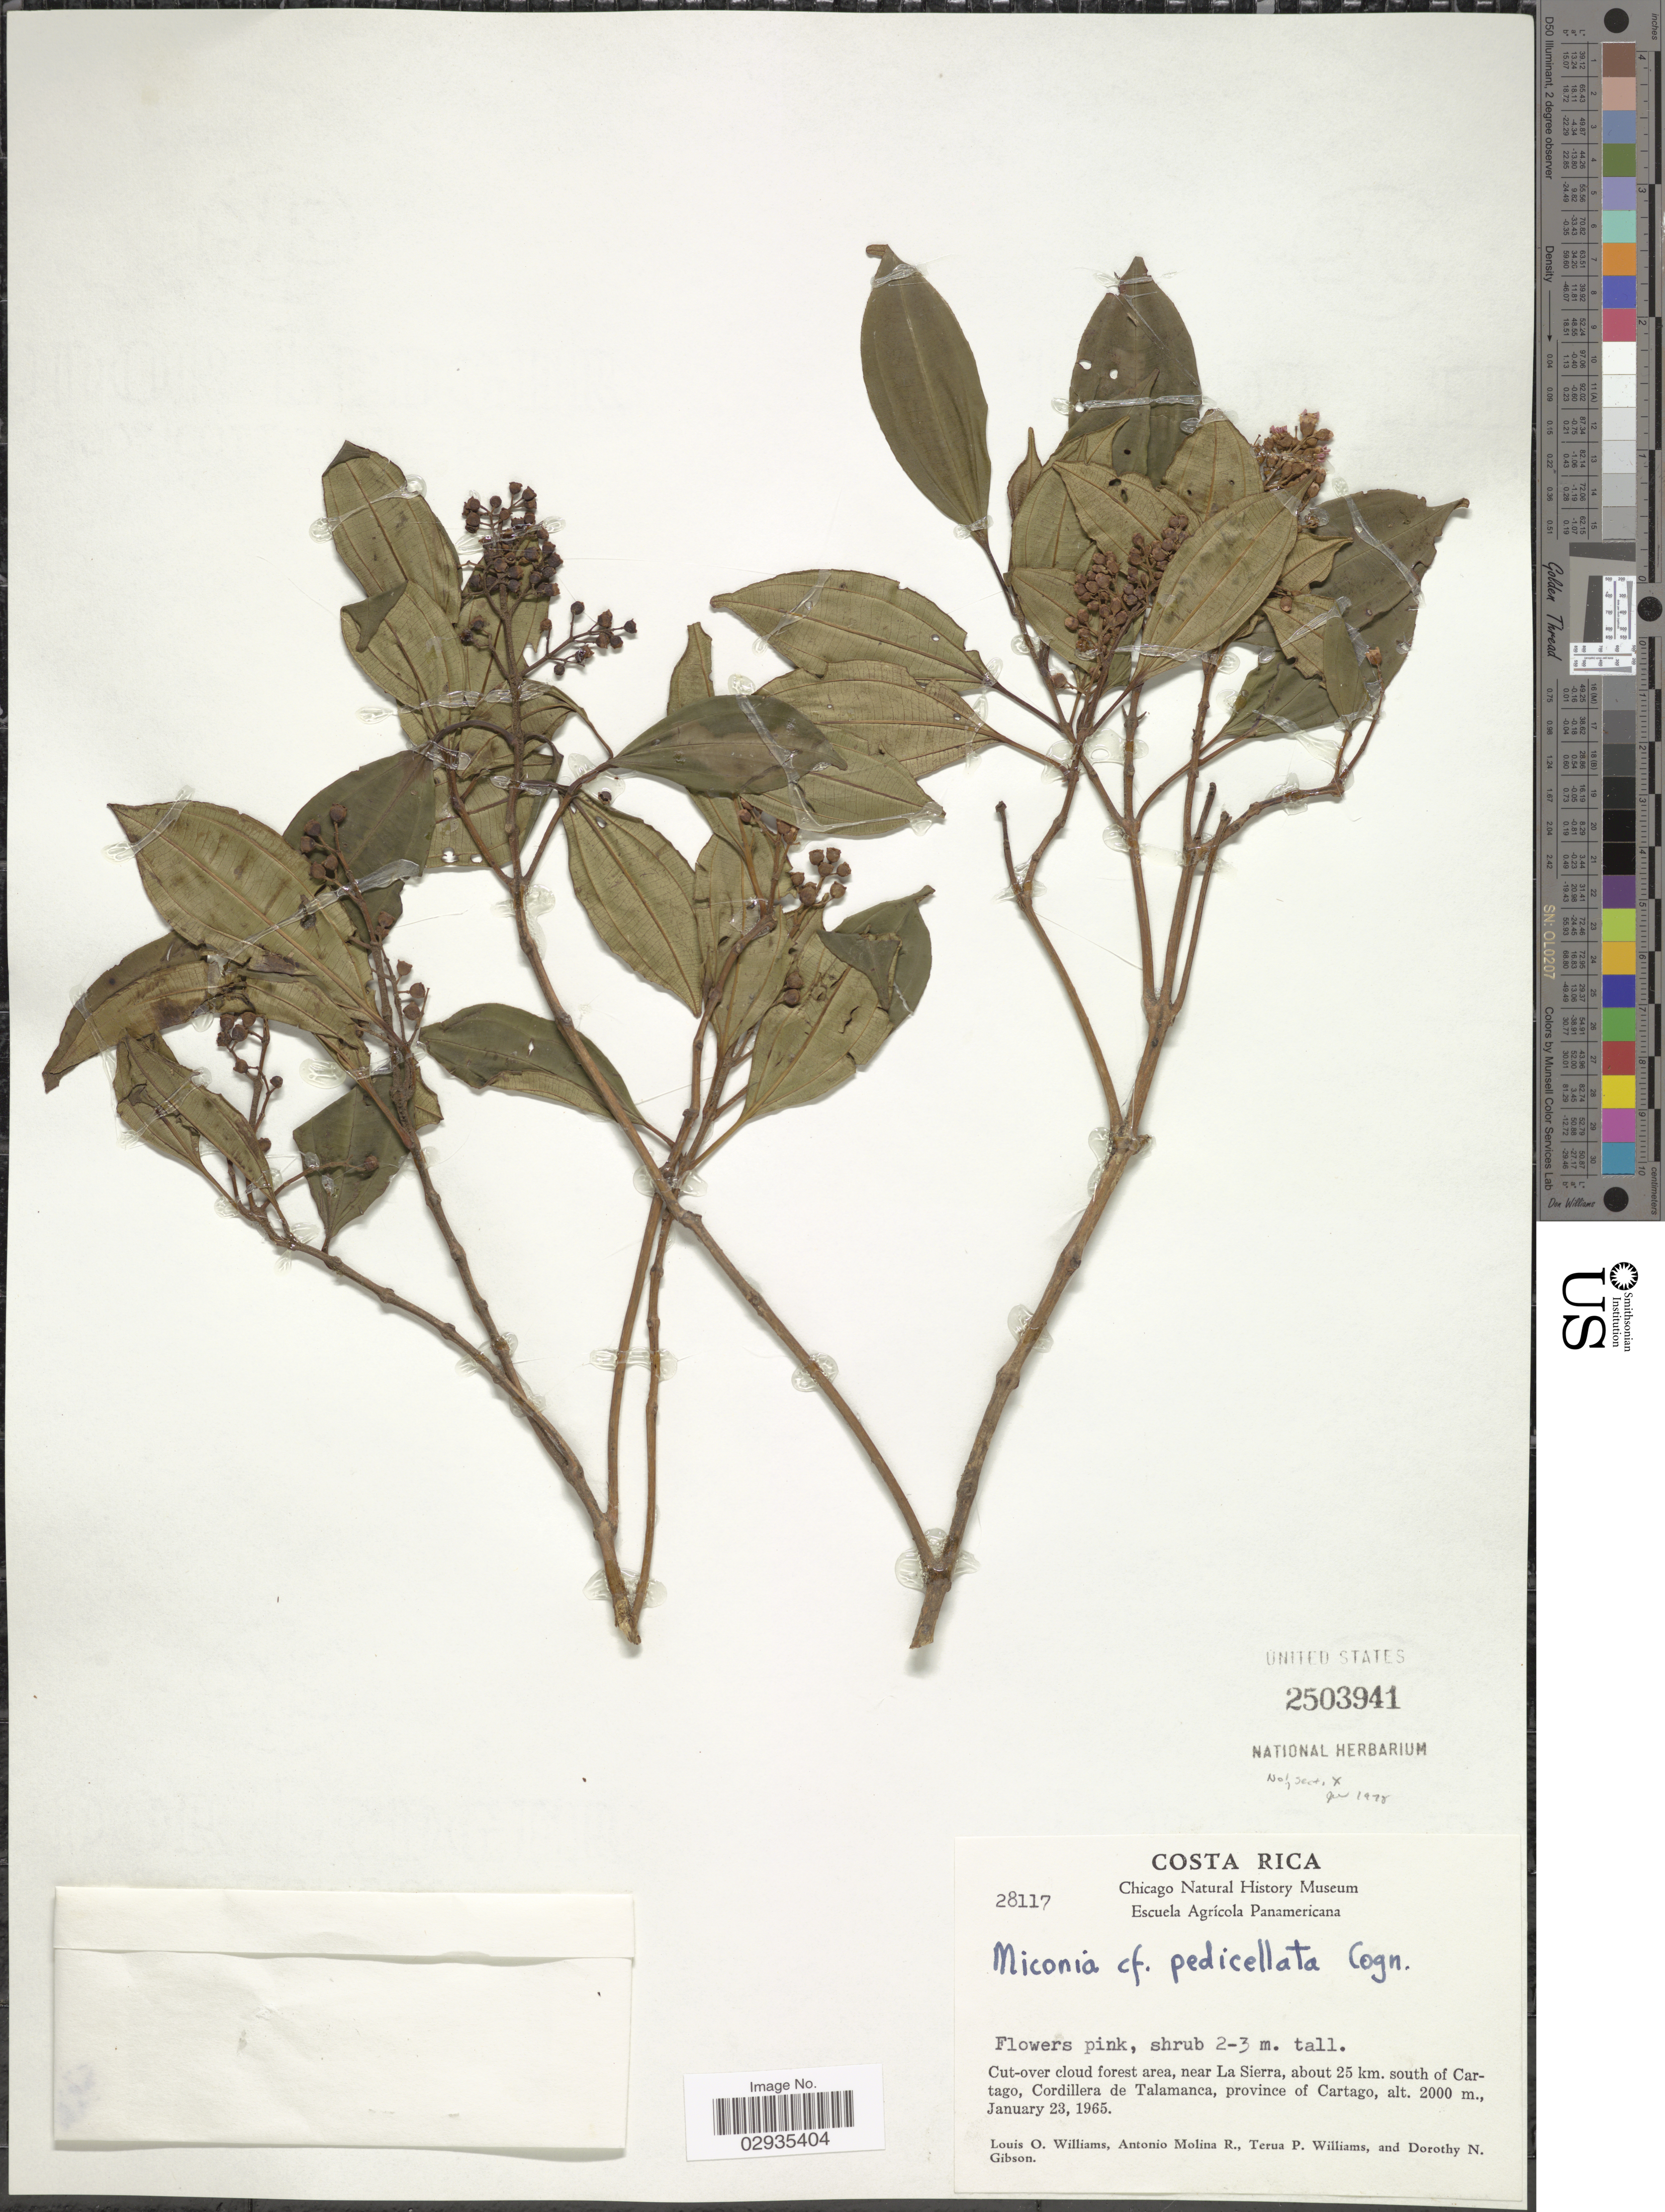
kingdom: Plantae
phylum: Tracheophyta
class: Magnoliopsida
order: Myrtales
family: Melastomataceae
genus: Miconia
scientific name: Miconia pedicellata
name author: Cogn.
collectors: L. O. Williams, A. Molina R., T. Williams & D. N. Gibson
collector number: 28117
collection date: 1965-01-23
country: Costa Rica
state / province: Cartago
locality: Cut-over cloud forest area, near La Sierra, about 25 km. south of Cartago, Cordillera de Talamanca.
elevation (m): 2000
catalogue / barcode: US 2503941